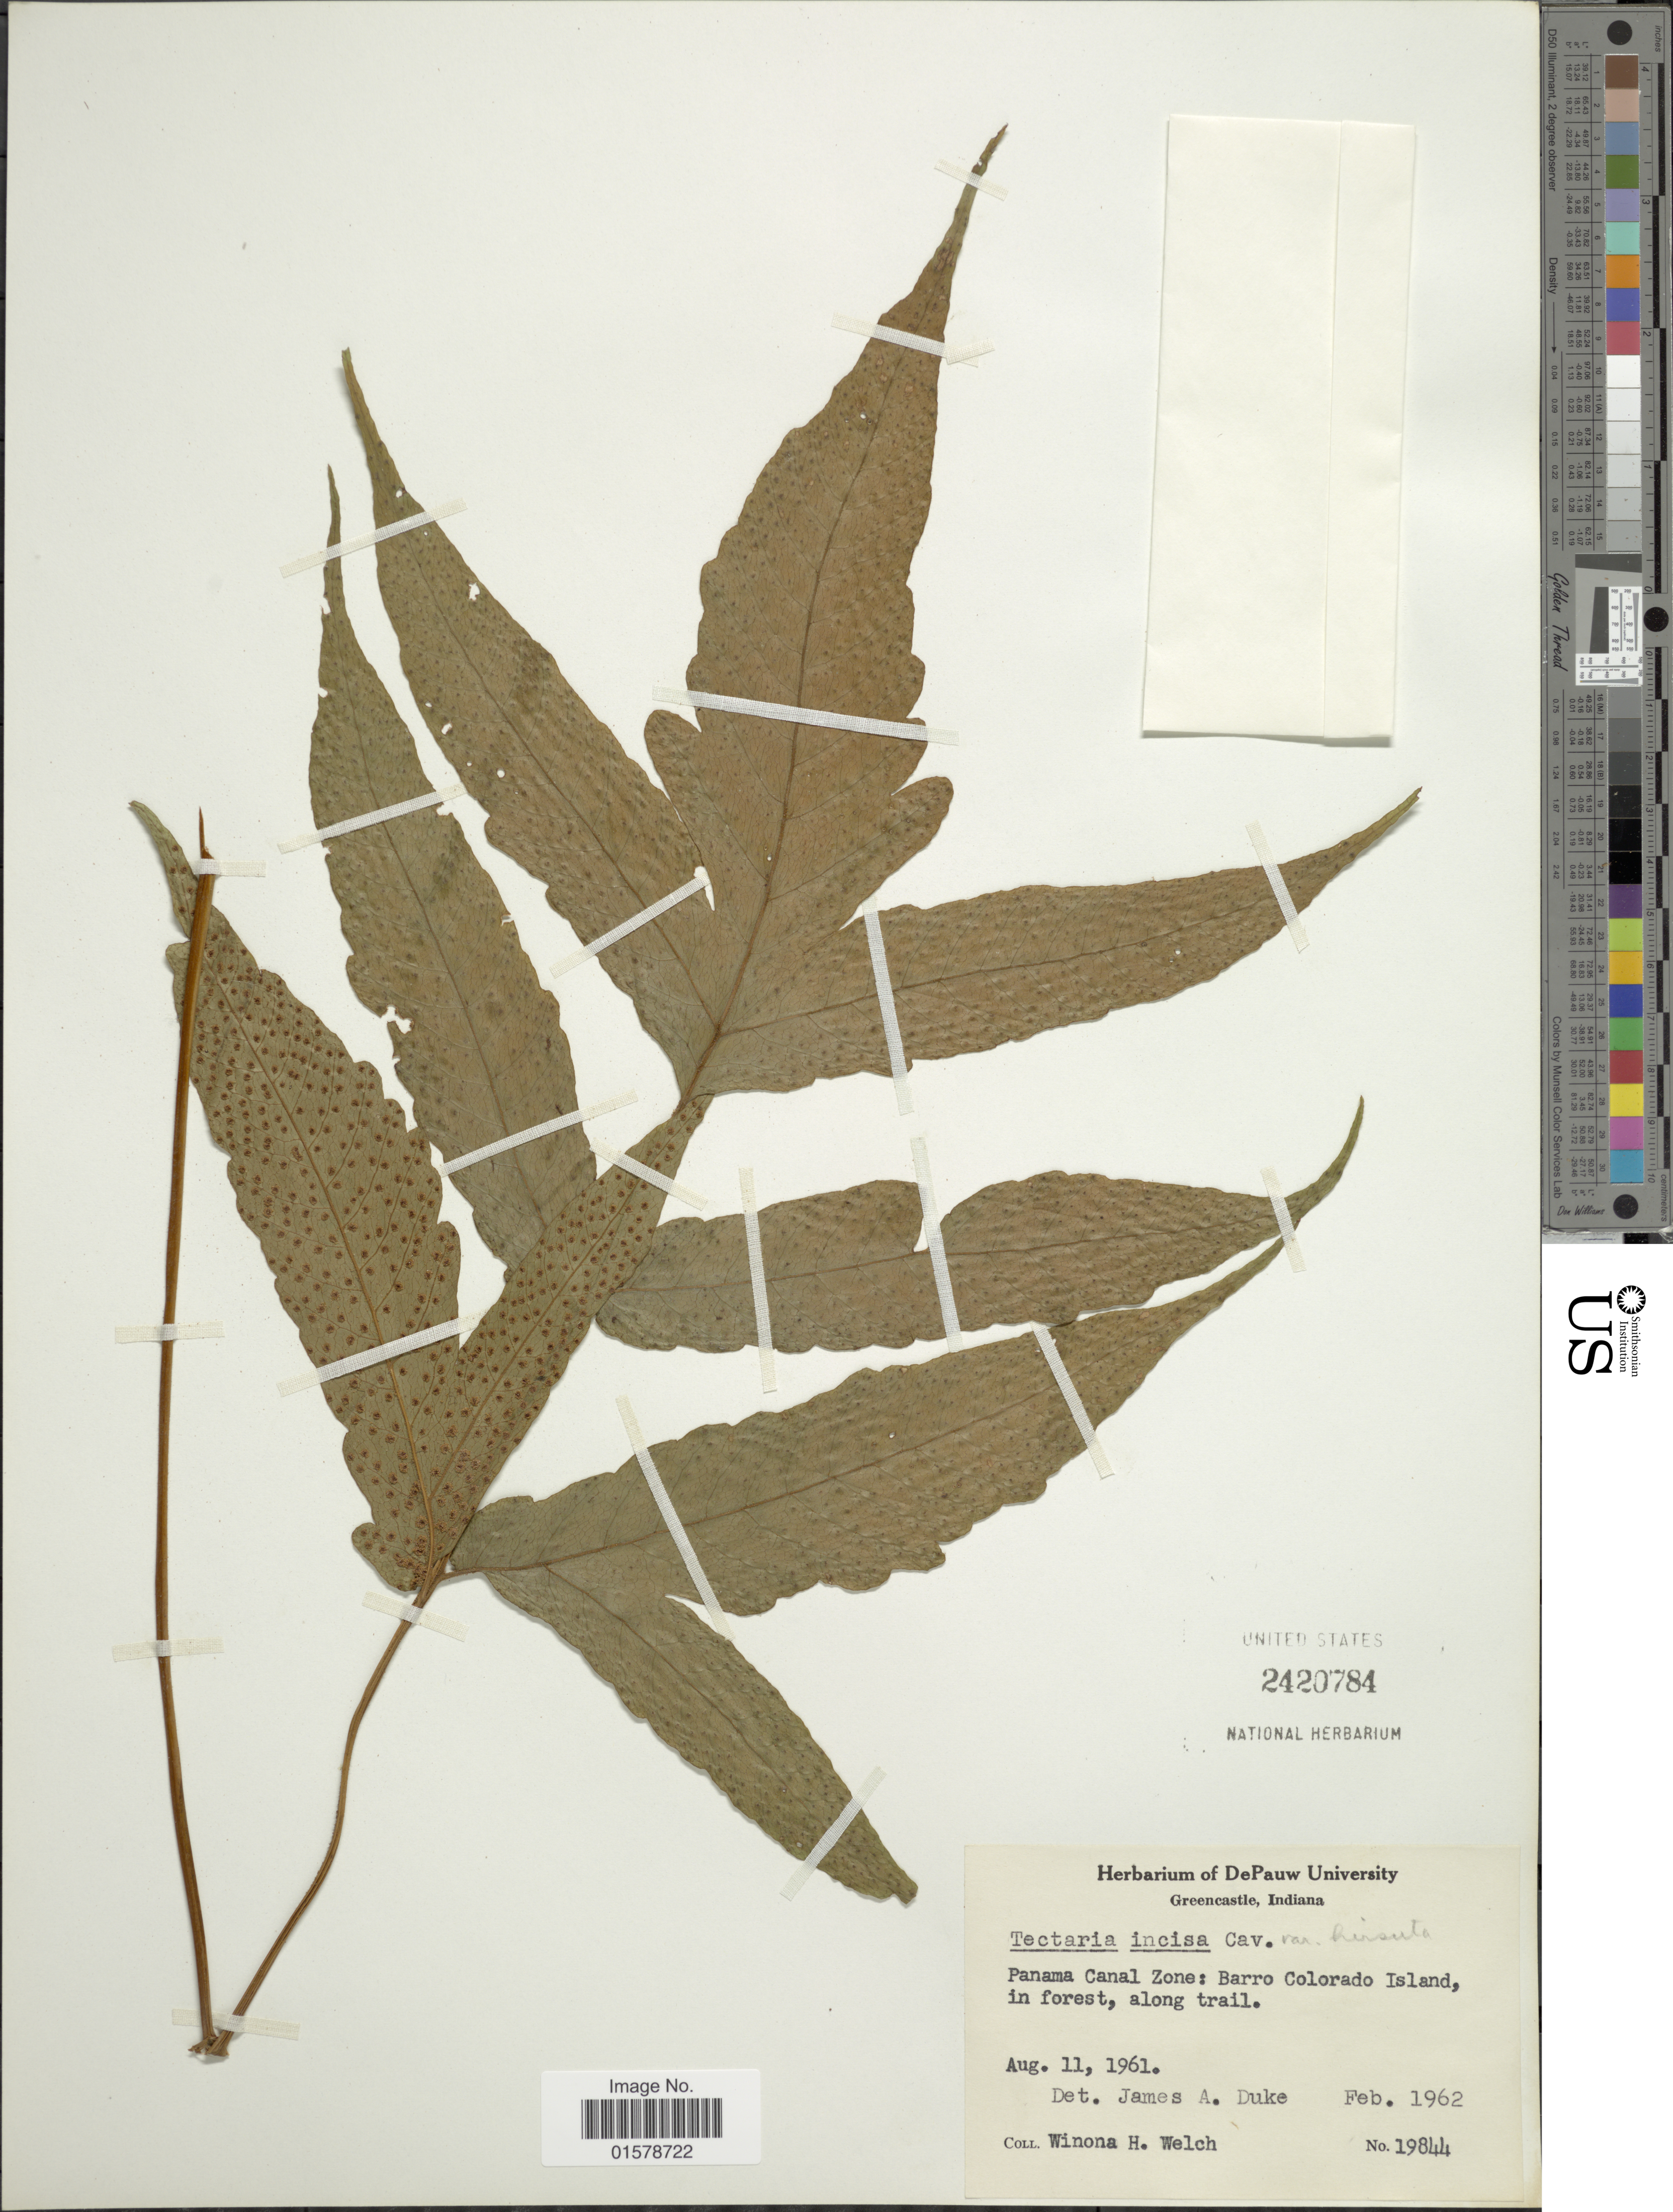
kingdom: Plantae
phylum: Tracheophyta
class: Polypodiopsida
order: Polypodiales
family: Tectariaceae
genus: Tectaria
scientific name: Tectaria pilosa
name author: (Fée) Maxon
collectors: W. H. Welch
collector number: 19844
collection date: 1961-08-11/1962-02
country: Panama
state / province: Panamá Oeste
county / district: Canal Zone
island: Barro Colorado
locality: Panama Canal Zone: Barro Colorado Island i forest, along trail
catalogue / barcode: US 2420784